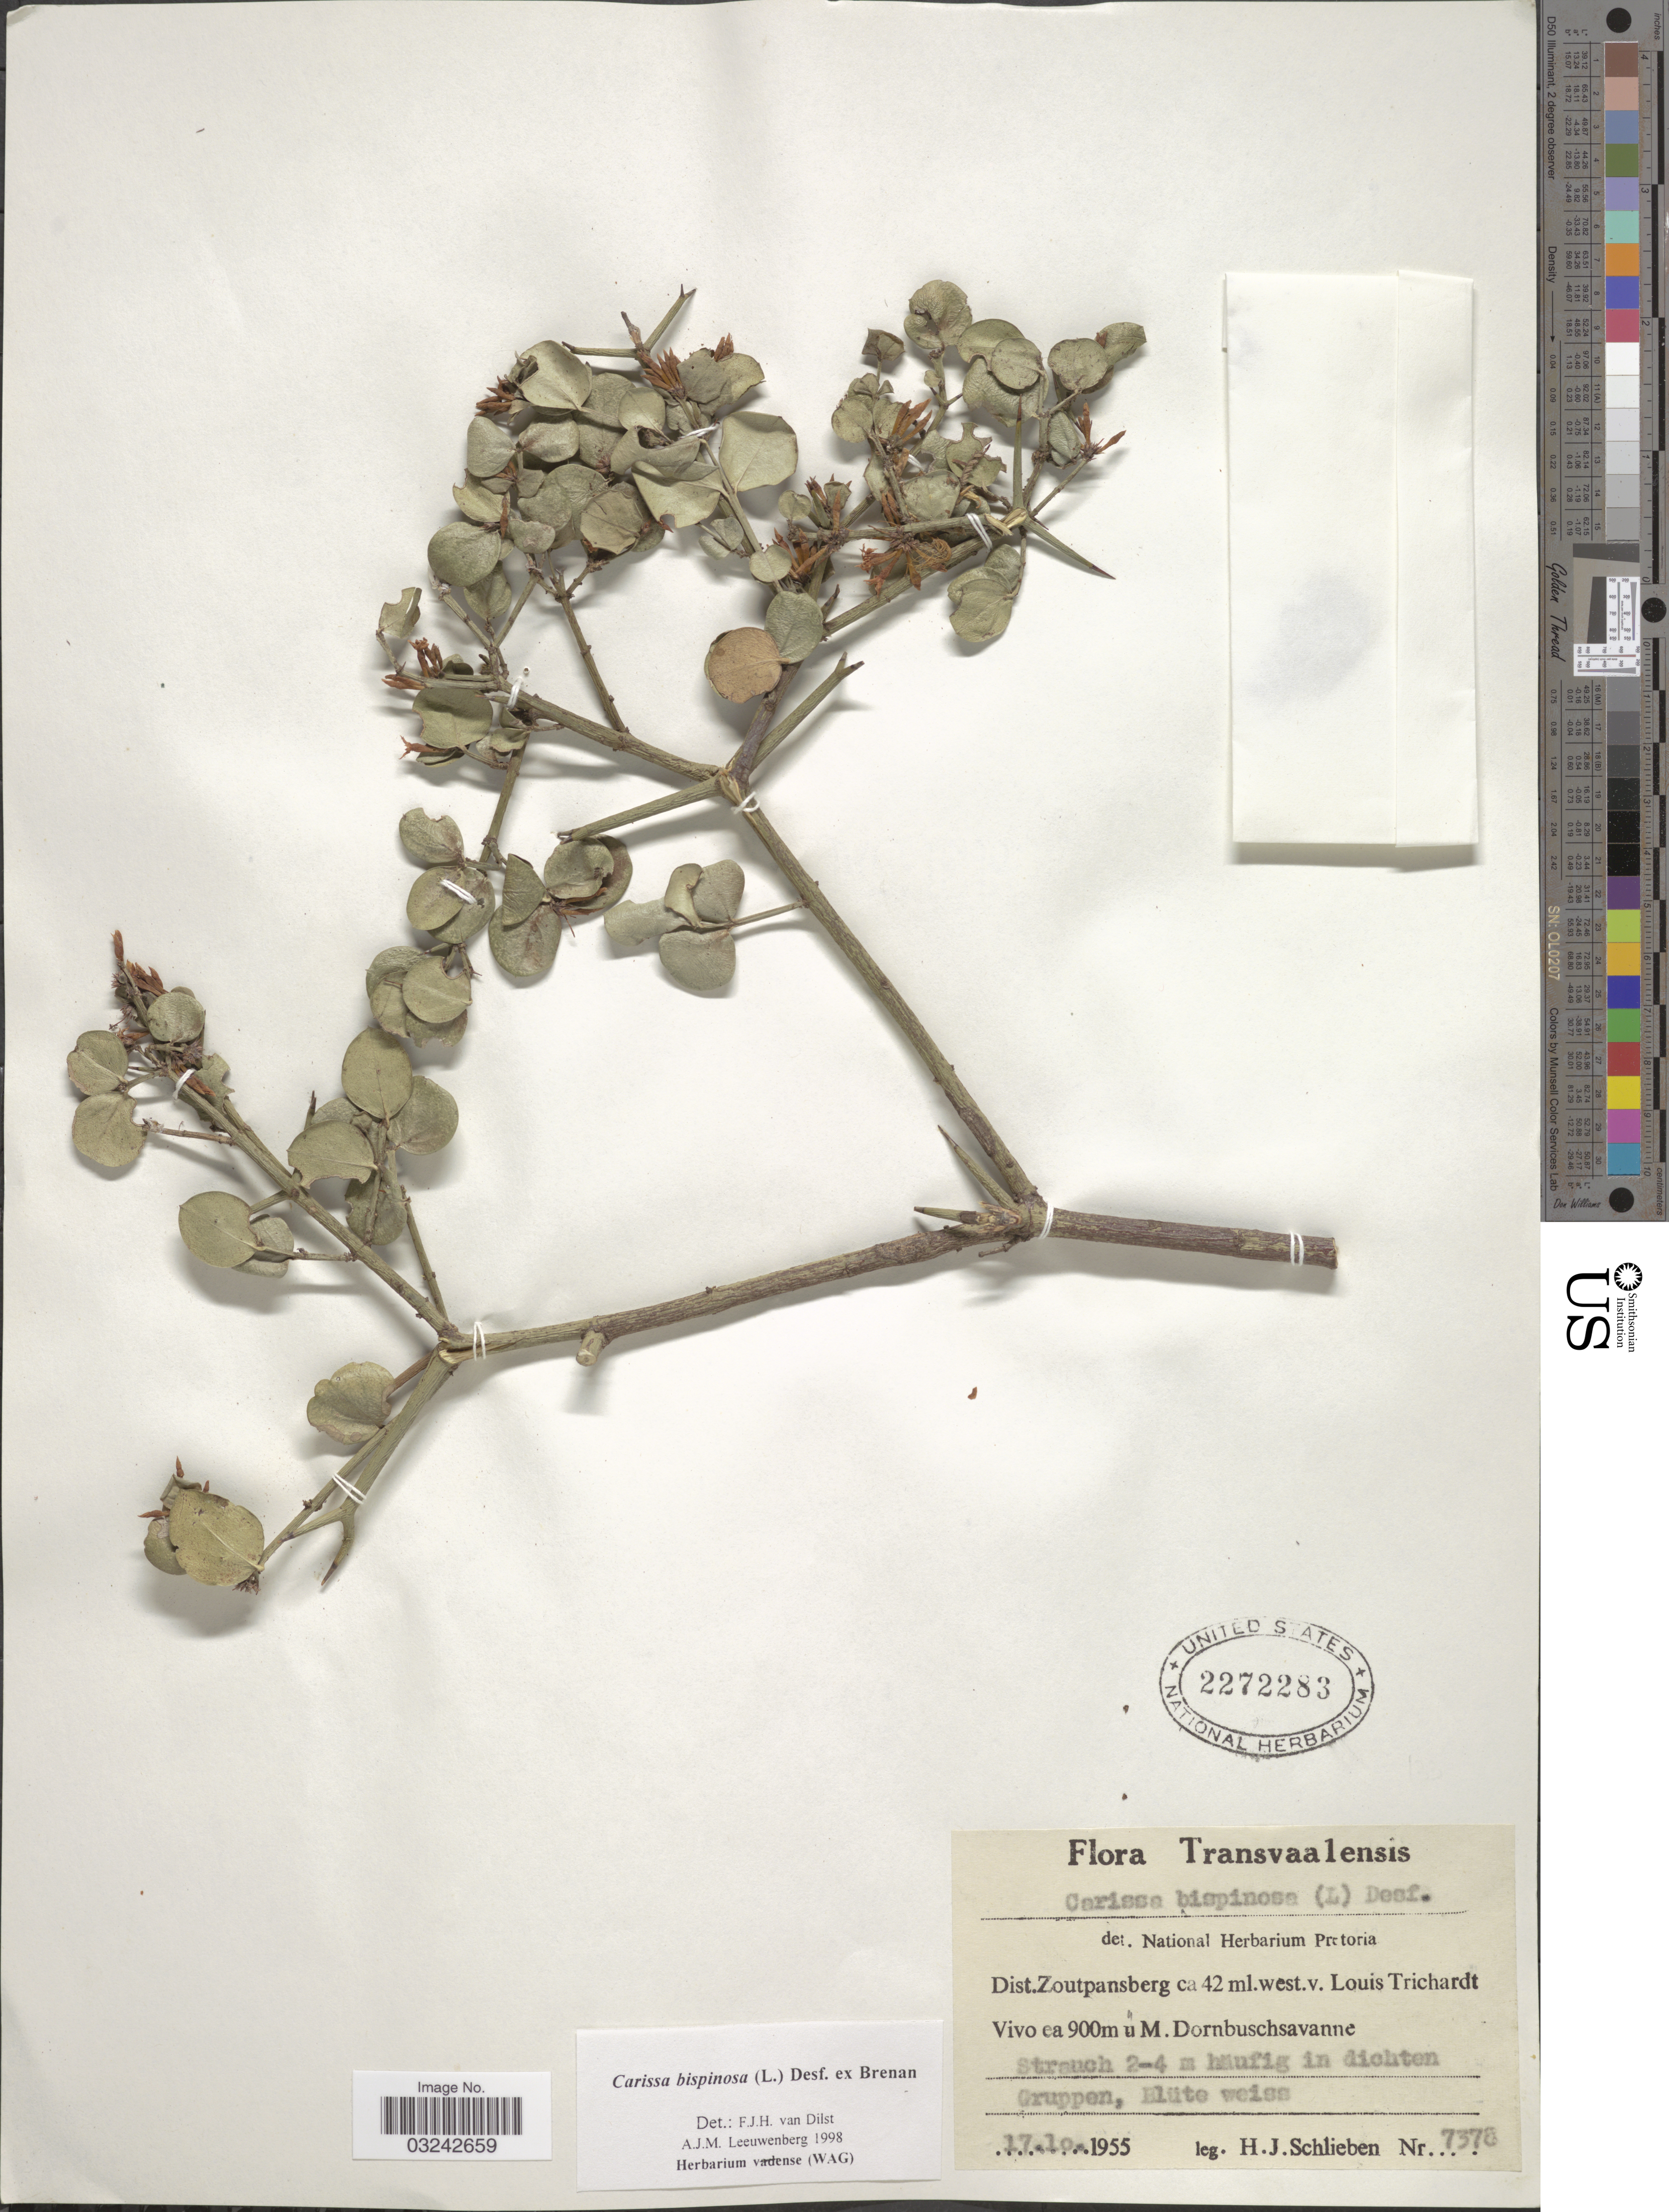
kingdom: Plantae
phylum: Tracheophyta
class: Magnoliopsida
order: Gentianales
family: Apocynaceae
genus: Carissa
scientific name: Carissa bispinosa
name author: (L.) Desf. ex Brenan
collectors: H. J. Schlieben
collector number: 7378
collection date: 1955-10-17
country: South Africa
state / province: Limpopo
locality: Transvaalensis. Dist. Zoutpansberg ca 42 ml. west. v. Louis Trichardt Vivo.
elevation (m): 900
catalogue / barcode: US 2272283